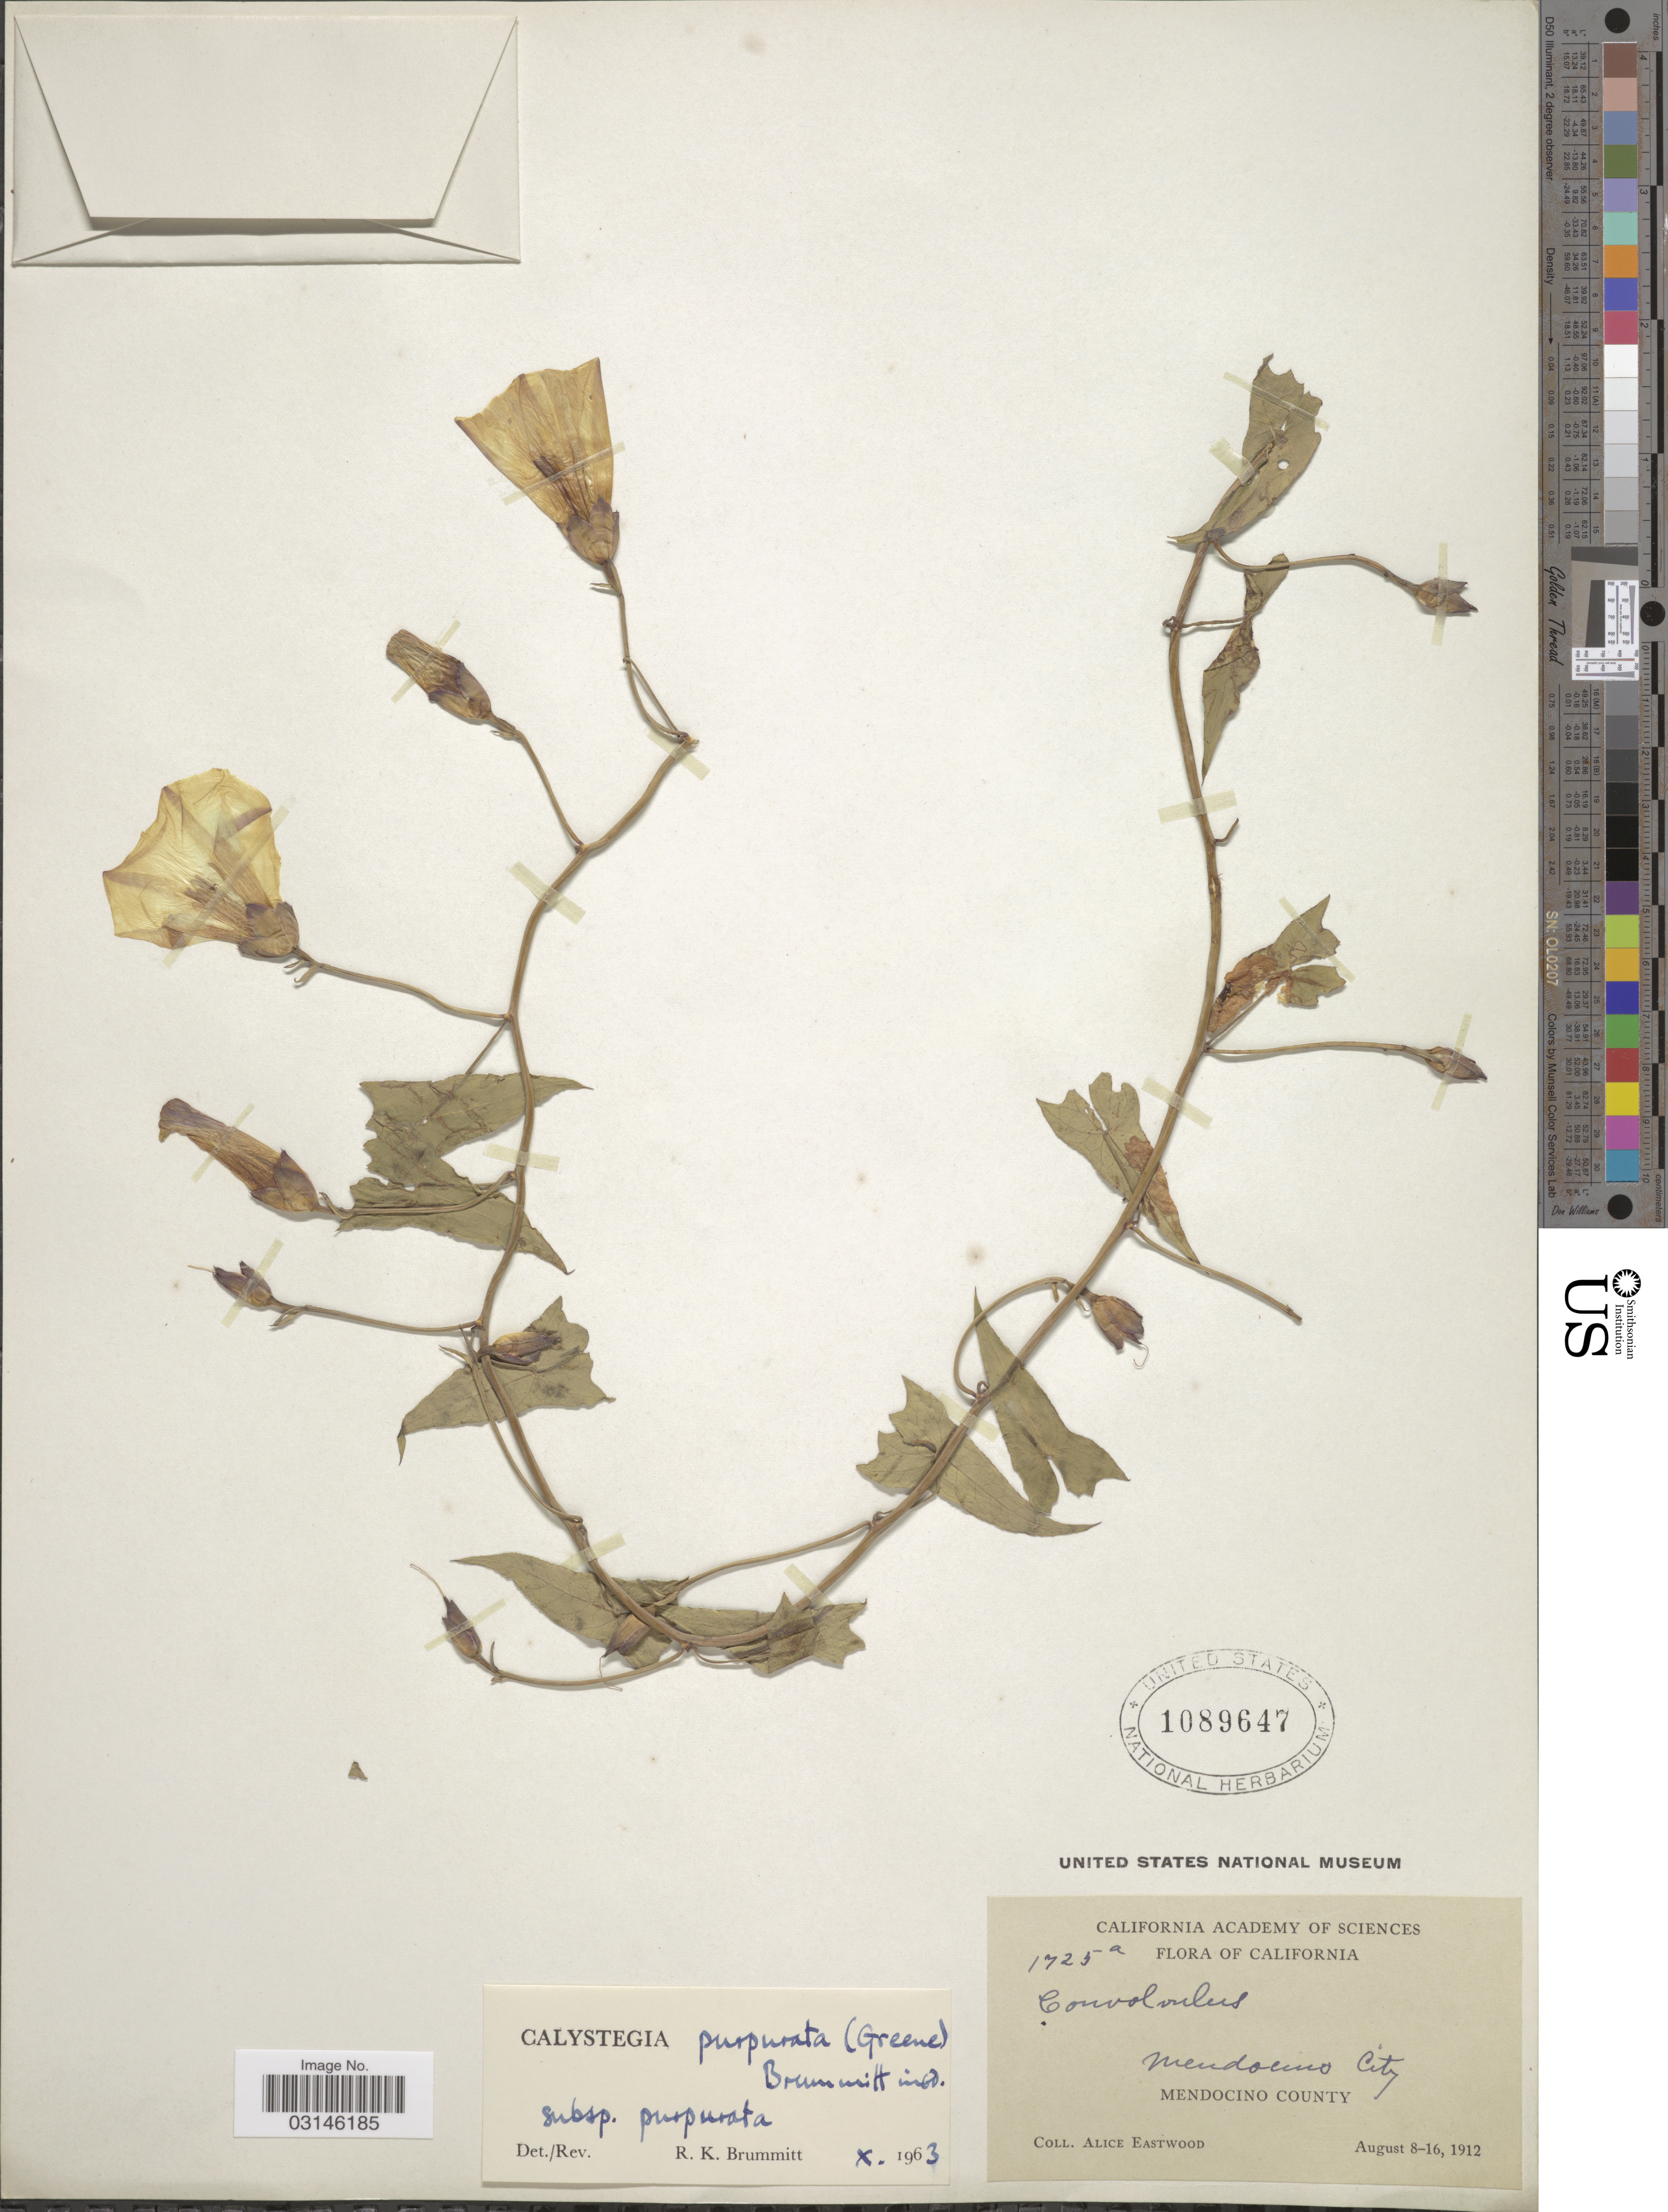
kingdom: Plantae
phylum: Tracheophyta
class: Magnoliopsida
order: Solanales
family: Convolvulaceae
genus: Calystegia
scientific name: Calystegia purpurata subsp. purpurata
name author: (Greene) Brummitt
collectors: A. Eastwood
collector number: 1725a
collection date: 1912-08-08/1912-08-16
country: United States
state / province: California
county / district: Mendocino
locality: Mendocino City, Mendocino County.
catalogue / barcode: US 1089647